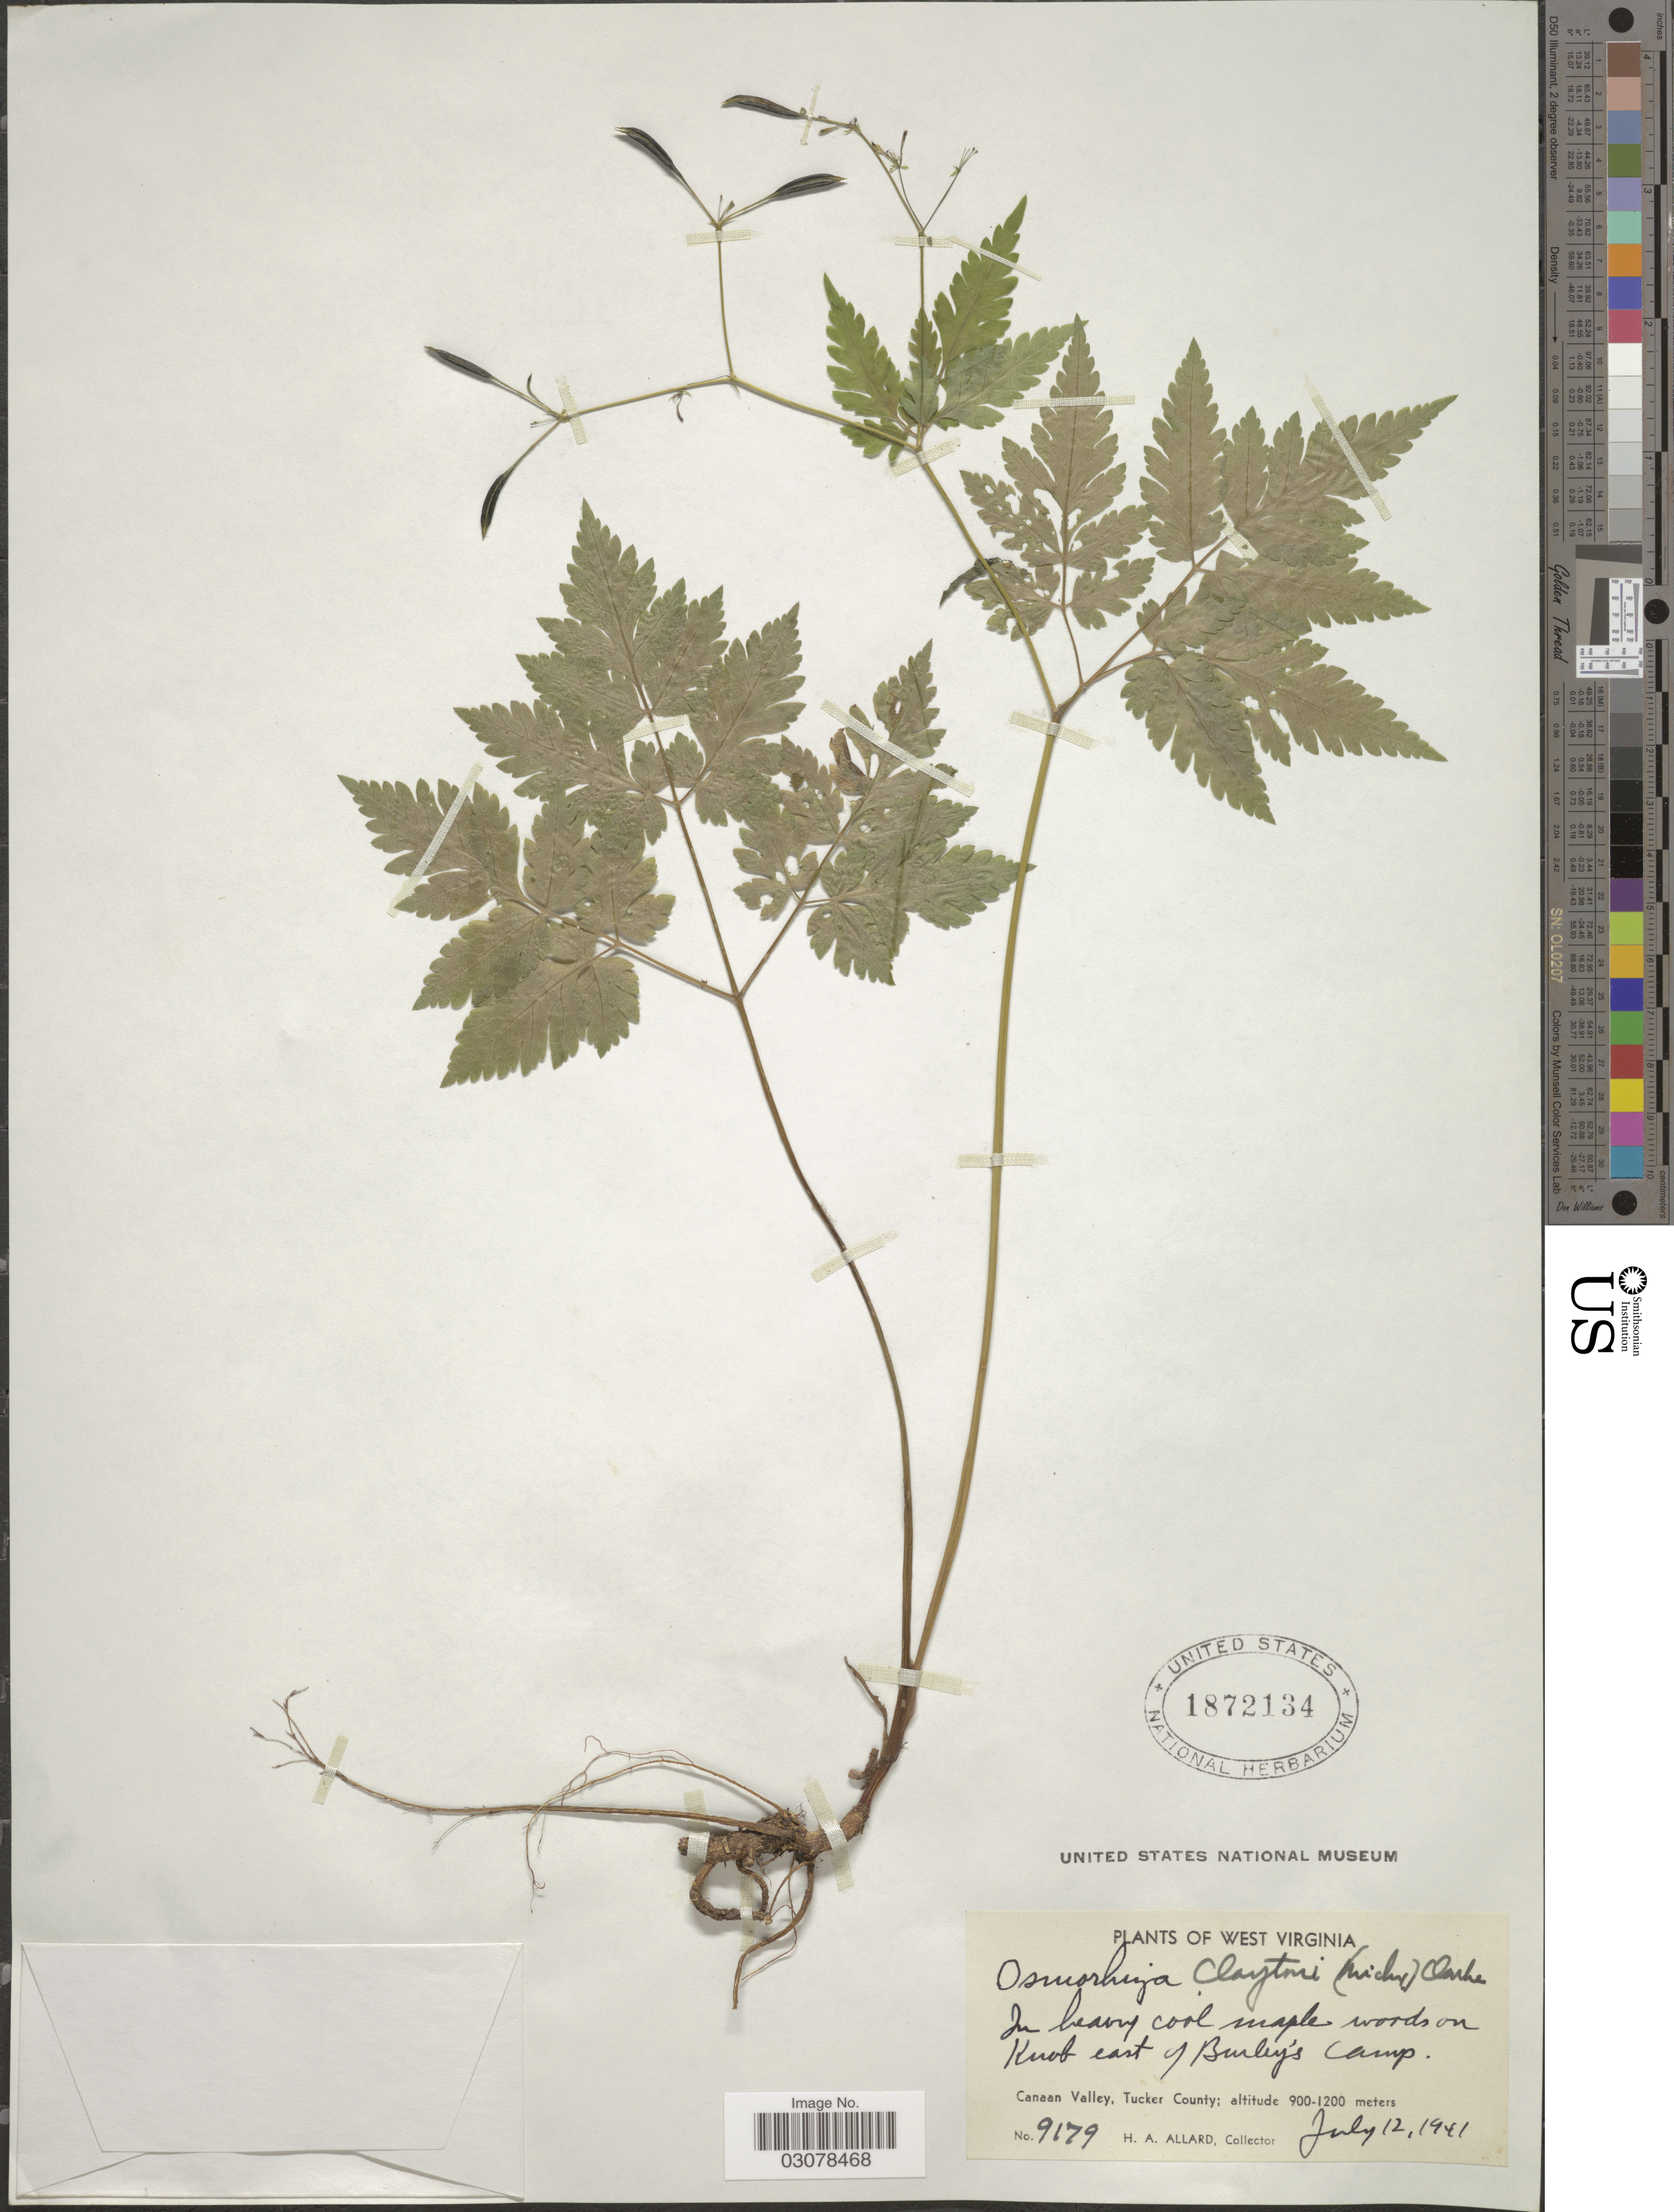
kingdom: Plantae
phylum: Tracheophyta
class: Magnoliopsida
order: Apiales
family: Apiaceae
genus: Osmorhiza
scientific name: Osmorhiza claytonii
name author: (Michx.) C.B. Clarke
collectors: H. A. Allard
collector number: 9179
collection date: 1941-07-12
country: United States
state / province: West Virginia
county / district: Tucker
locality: In beavy cool maple woods on Knob east of Burley's Camp. Canaan Valley, Tucker County.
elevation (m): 900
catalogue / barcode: US 1872134